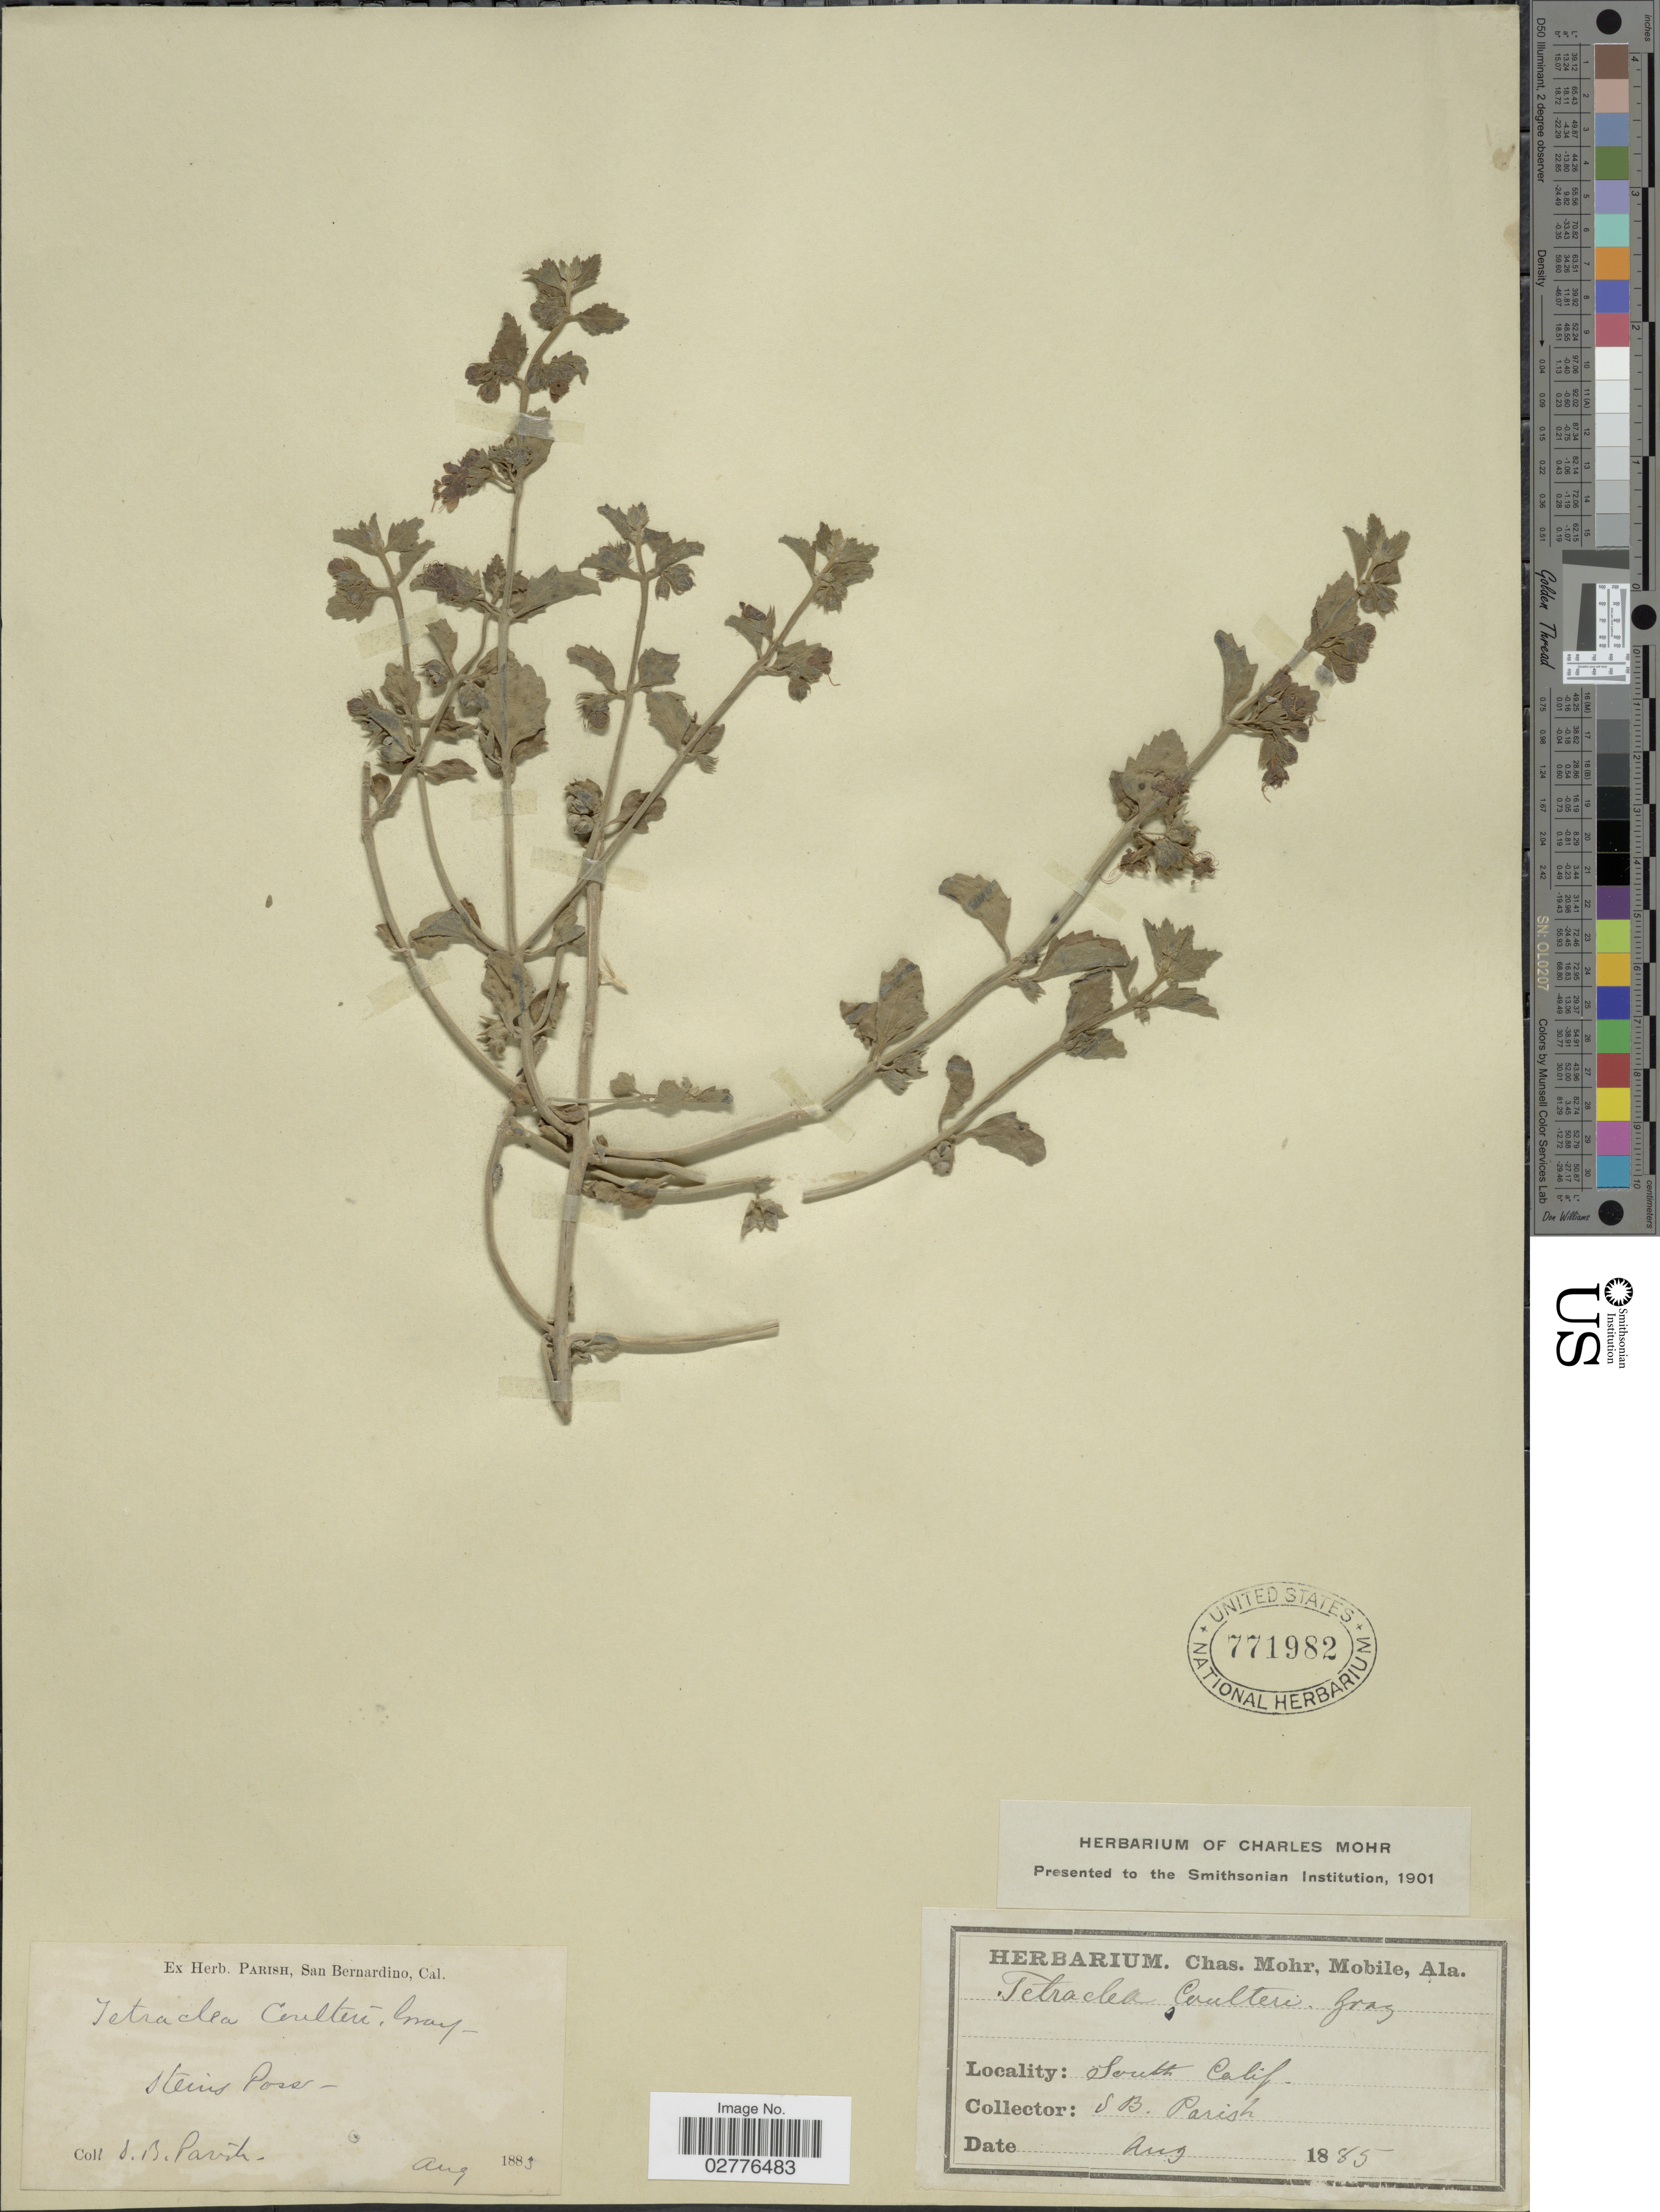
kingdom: Plantae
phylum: Tracheophyta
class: Magnoliopsida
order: Lamiales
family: Lamiaceae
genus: Tetraclea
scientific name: Tetraclea coulteri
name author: A. Gray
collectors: S. B. Parish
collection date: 1885-08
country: United States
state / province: California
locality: South Calif. Stein's Pass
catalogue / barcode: US 771982